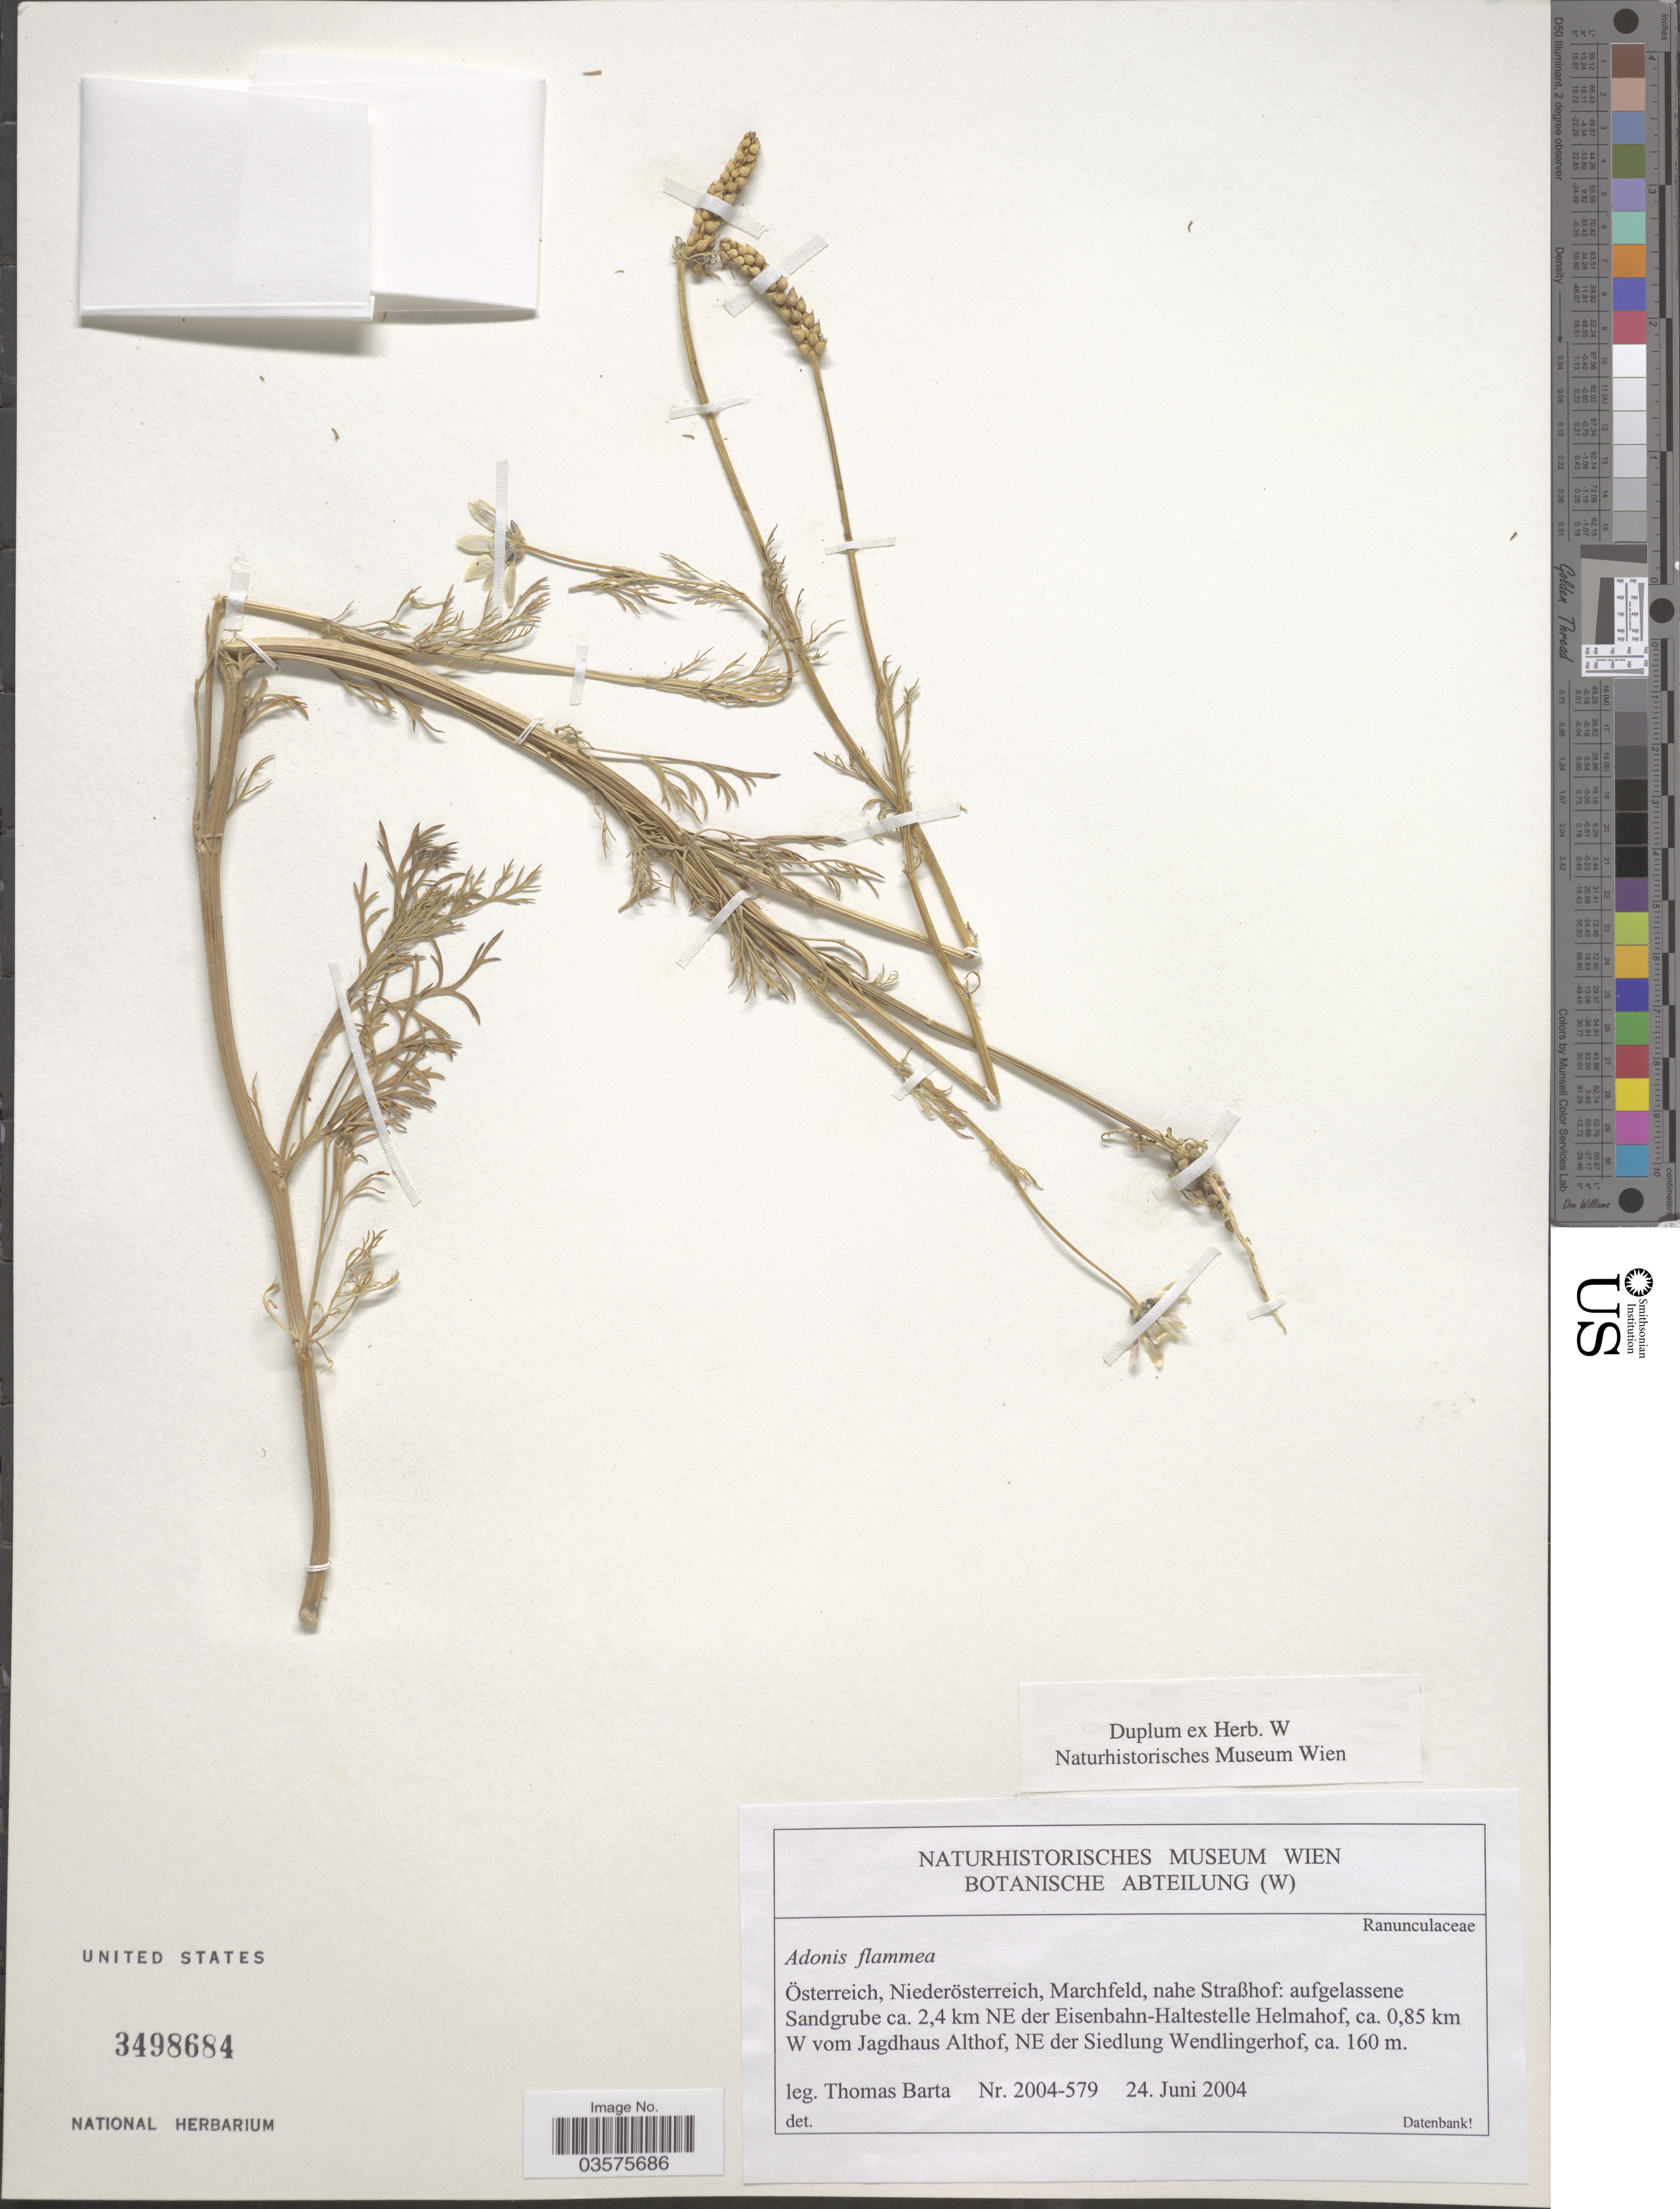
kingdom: Plantae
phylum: Tracheophyta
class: Magnoliopsida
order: Ranunculales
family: Ranunculaceae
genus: Adonis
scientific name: Adonis flammea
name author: Jacq.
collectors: T. Barta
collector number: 2004-579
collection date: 2004-06-24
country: Austria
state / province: Niederosterreich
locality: Österreich, Marchfeld, nahe Straßhof: aufgelassene Sandgrube ca. 2,4 km NE der Eisenbahn-Haltestelle Helmahof, ca. 0,85 km W vom Jagdhaus Althof, NE der Siedlung Wendlingerhof.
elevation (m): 160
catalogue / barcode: US 3498684